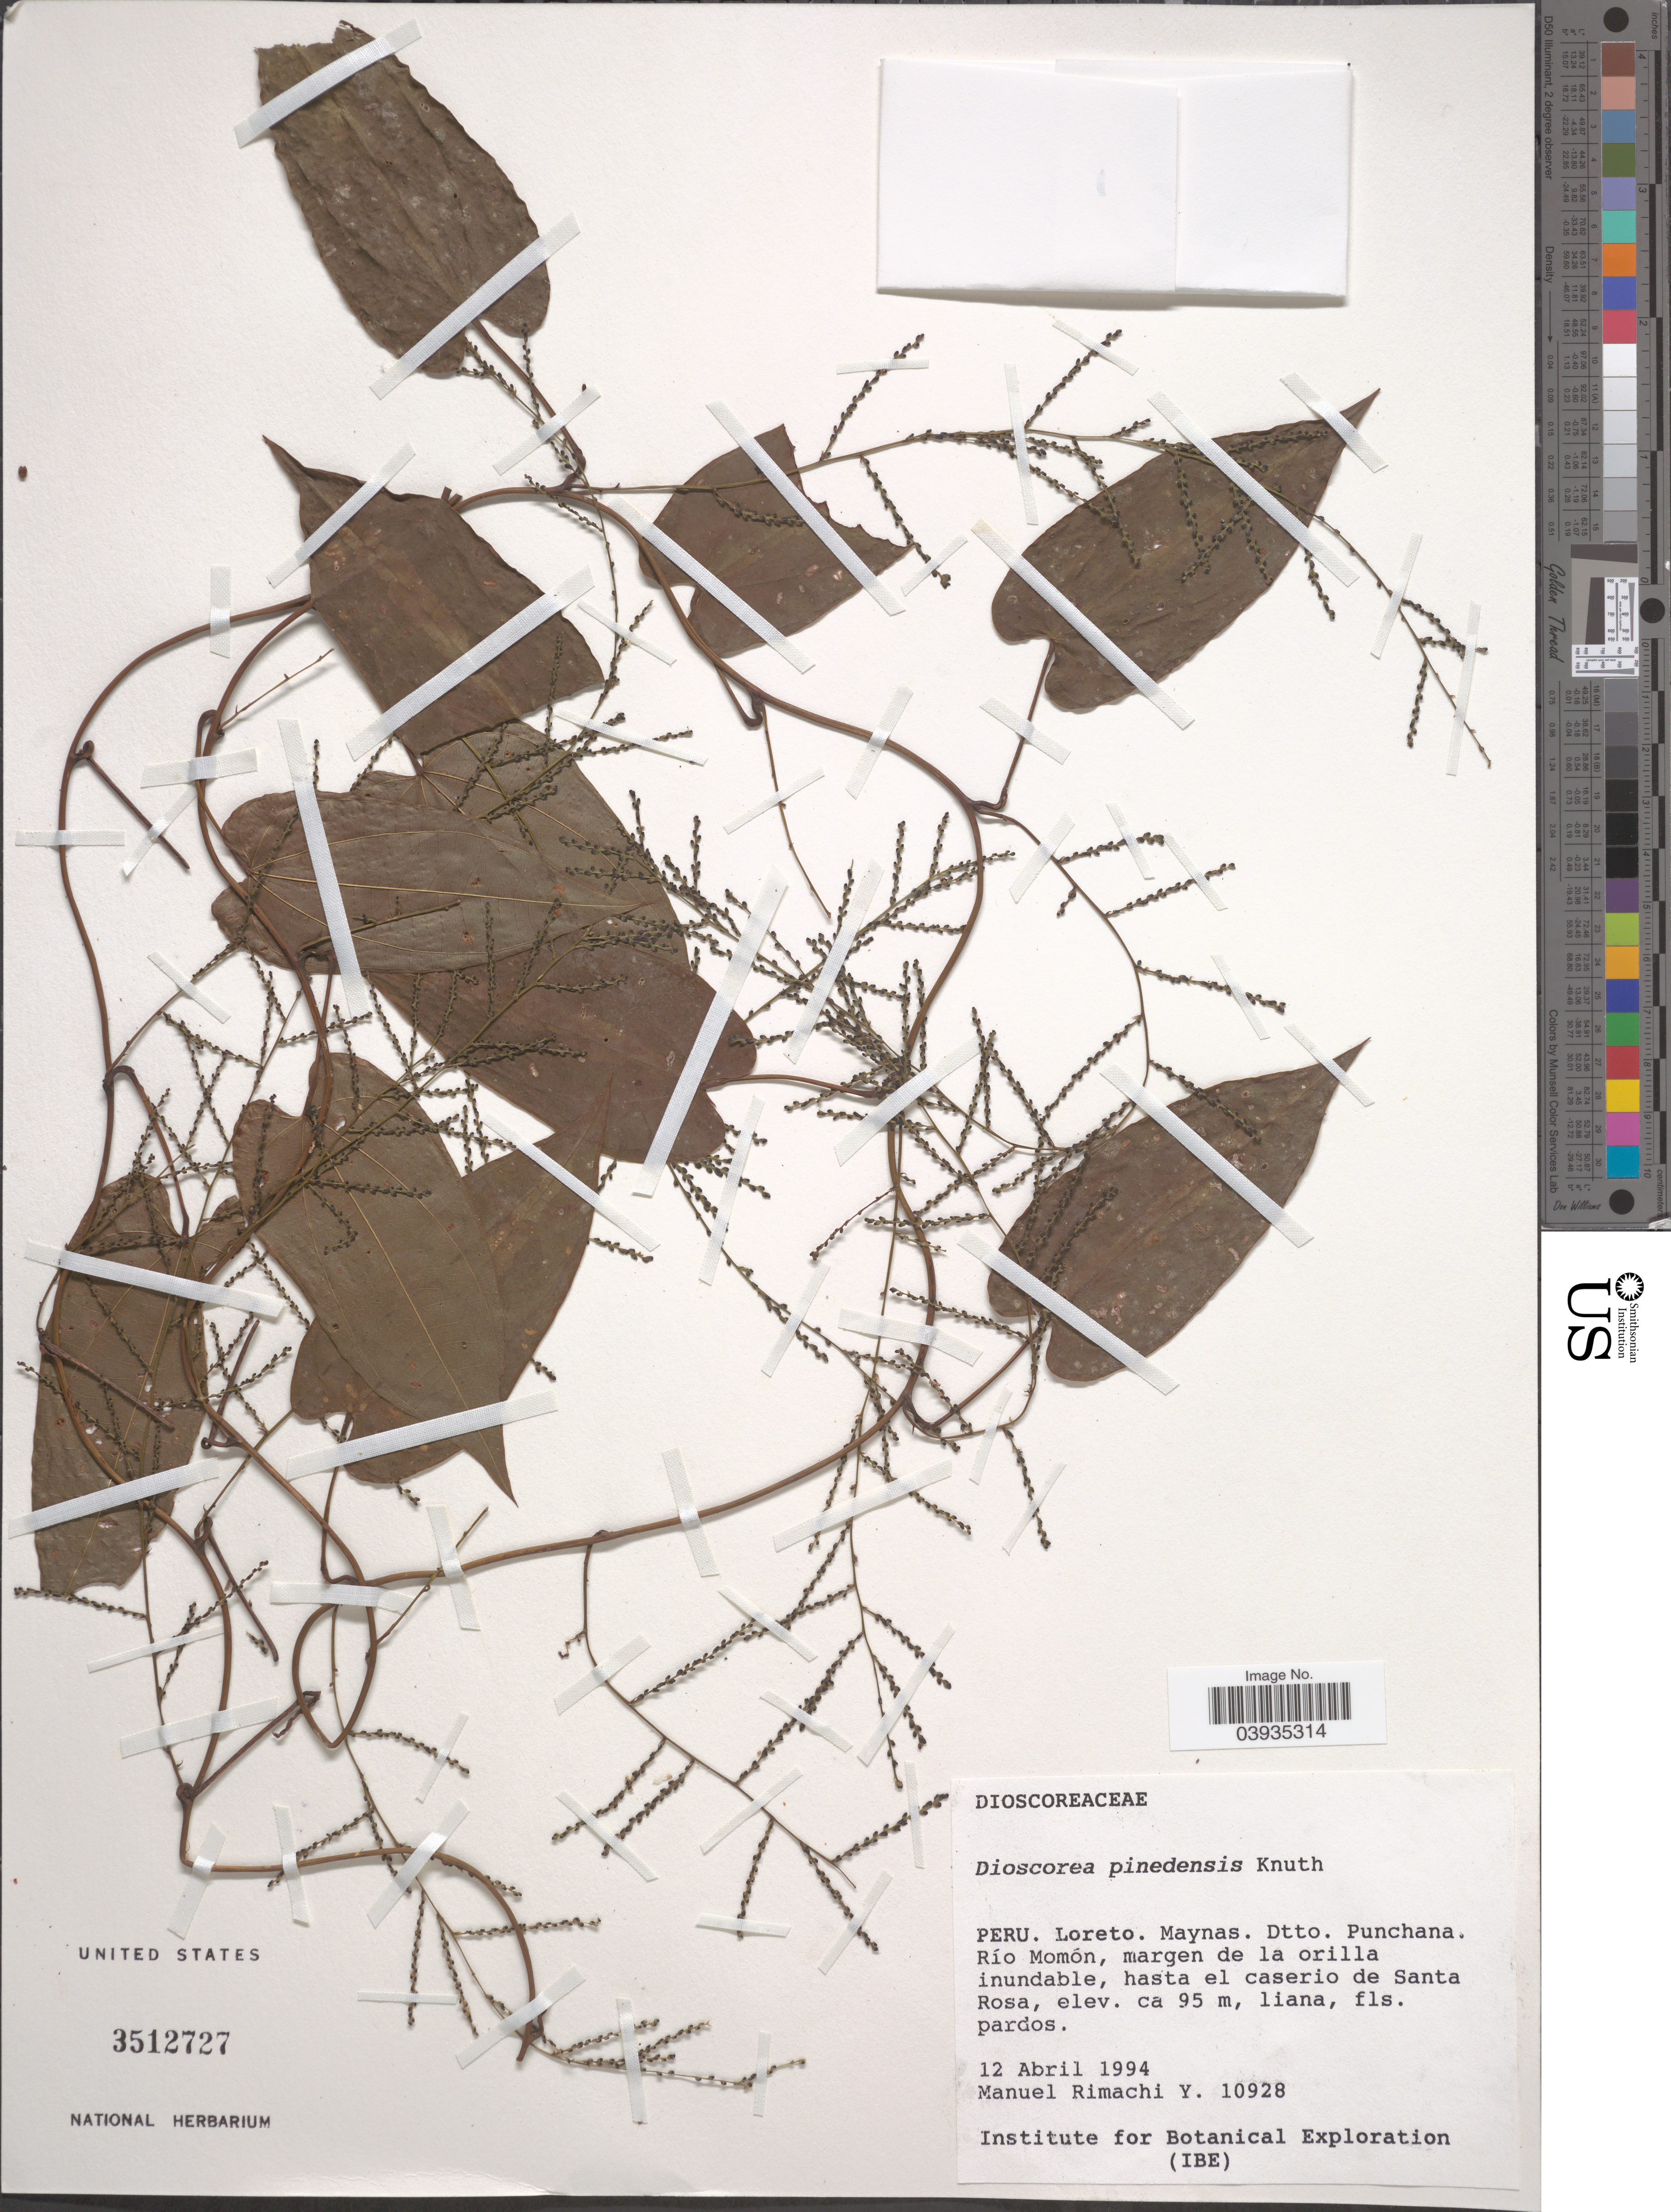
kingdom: Plantae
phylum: Tracheophyta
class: Liliopsida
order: Dioscoreales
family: Dioscoreaceae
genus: Dioscorea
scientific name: Dioscorea pinedensis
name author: R. Knuth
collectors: M. Rimachi Y.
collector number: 10928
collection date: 1994-04-12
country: Peru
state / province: Loreto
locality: Maynas. Dtto. Punchana. Río Momón, margen de la orilla inundable, hasta el caserio de Santa Rosa.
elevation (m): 95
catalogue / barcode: US 3512727